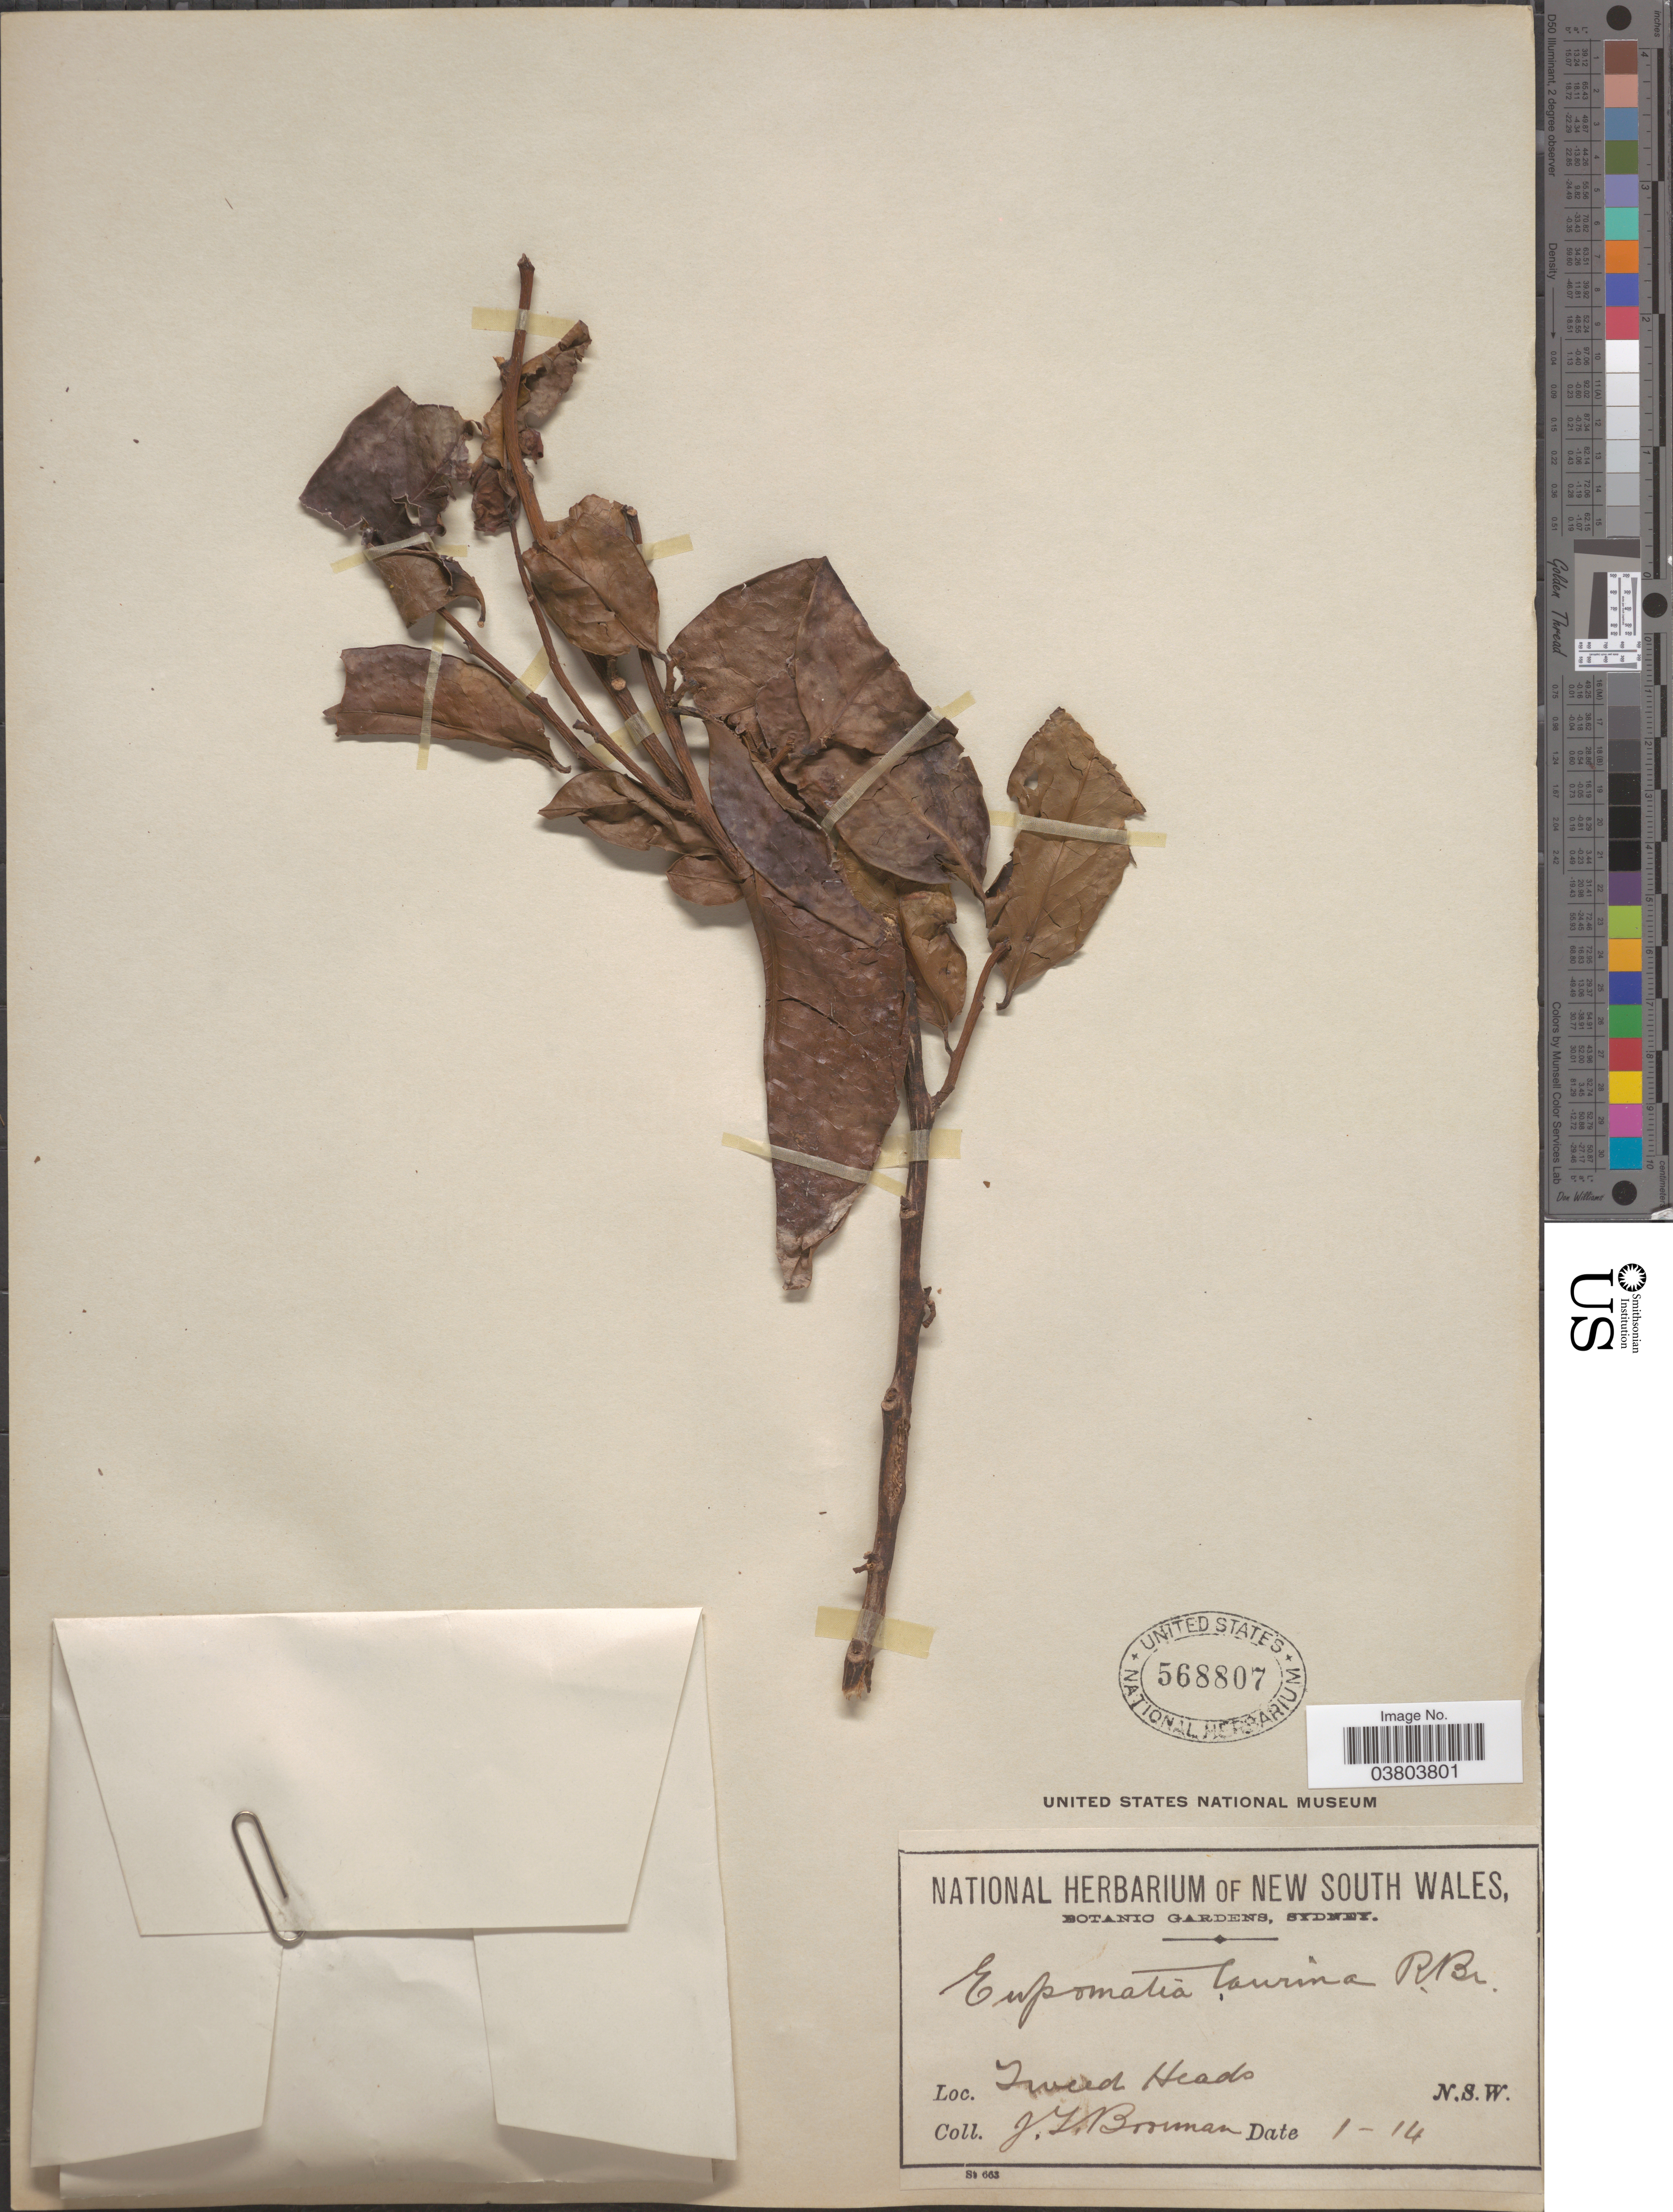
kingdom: Plantae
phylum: Tracheophyta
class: Magnoliopsida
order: Magnoliales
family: Eupomatiaceae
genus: Eupomatia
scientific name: Eupomatia laurina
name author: R. Br.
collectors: J. Boorman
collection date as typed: Transcribed d/m/y: /1/14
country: Australia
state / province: New South Wales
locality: Tweed Heads.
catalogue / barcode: US 568807